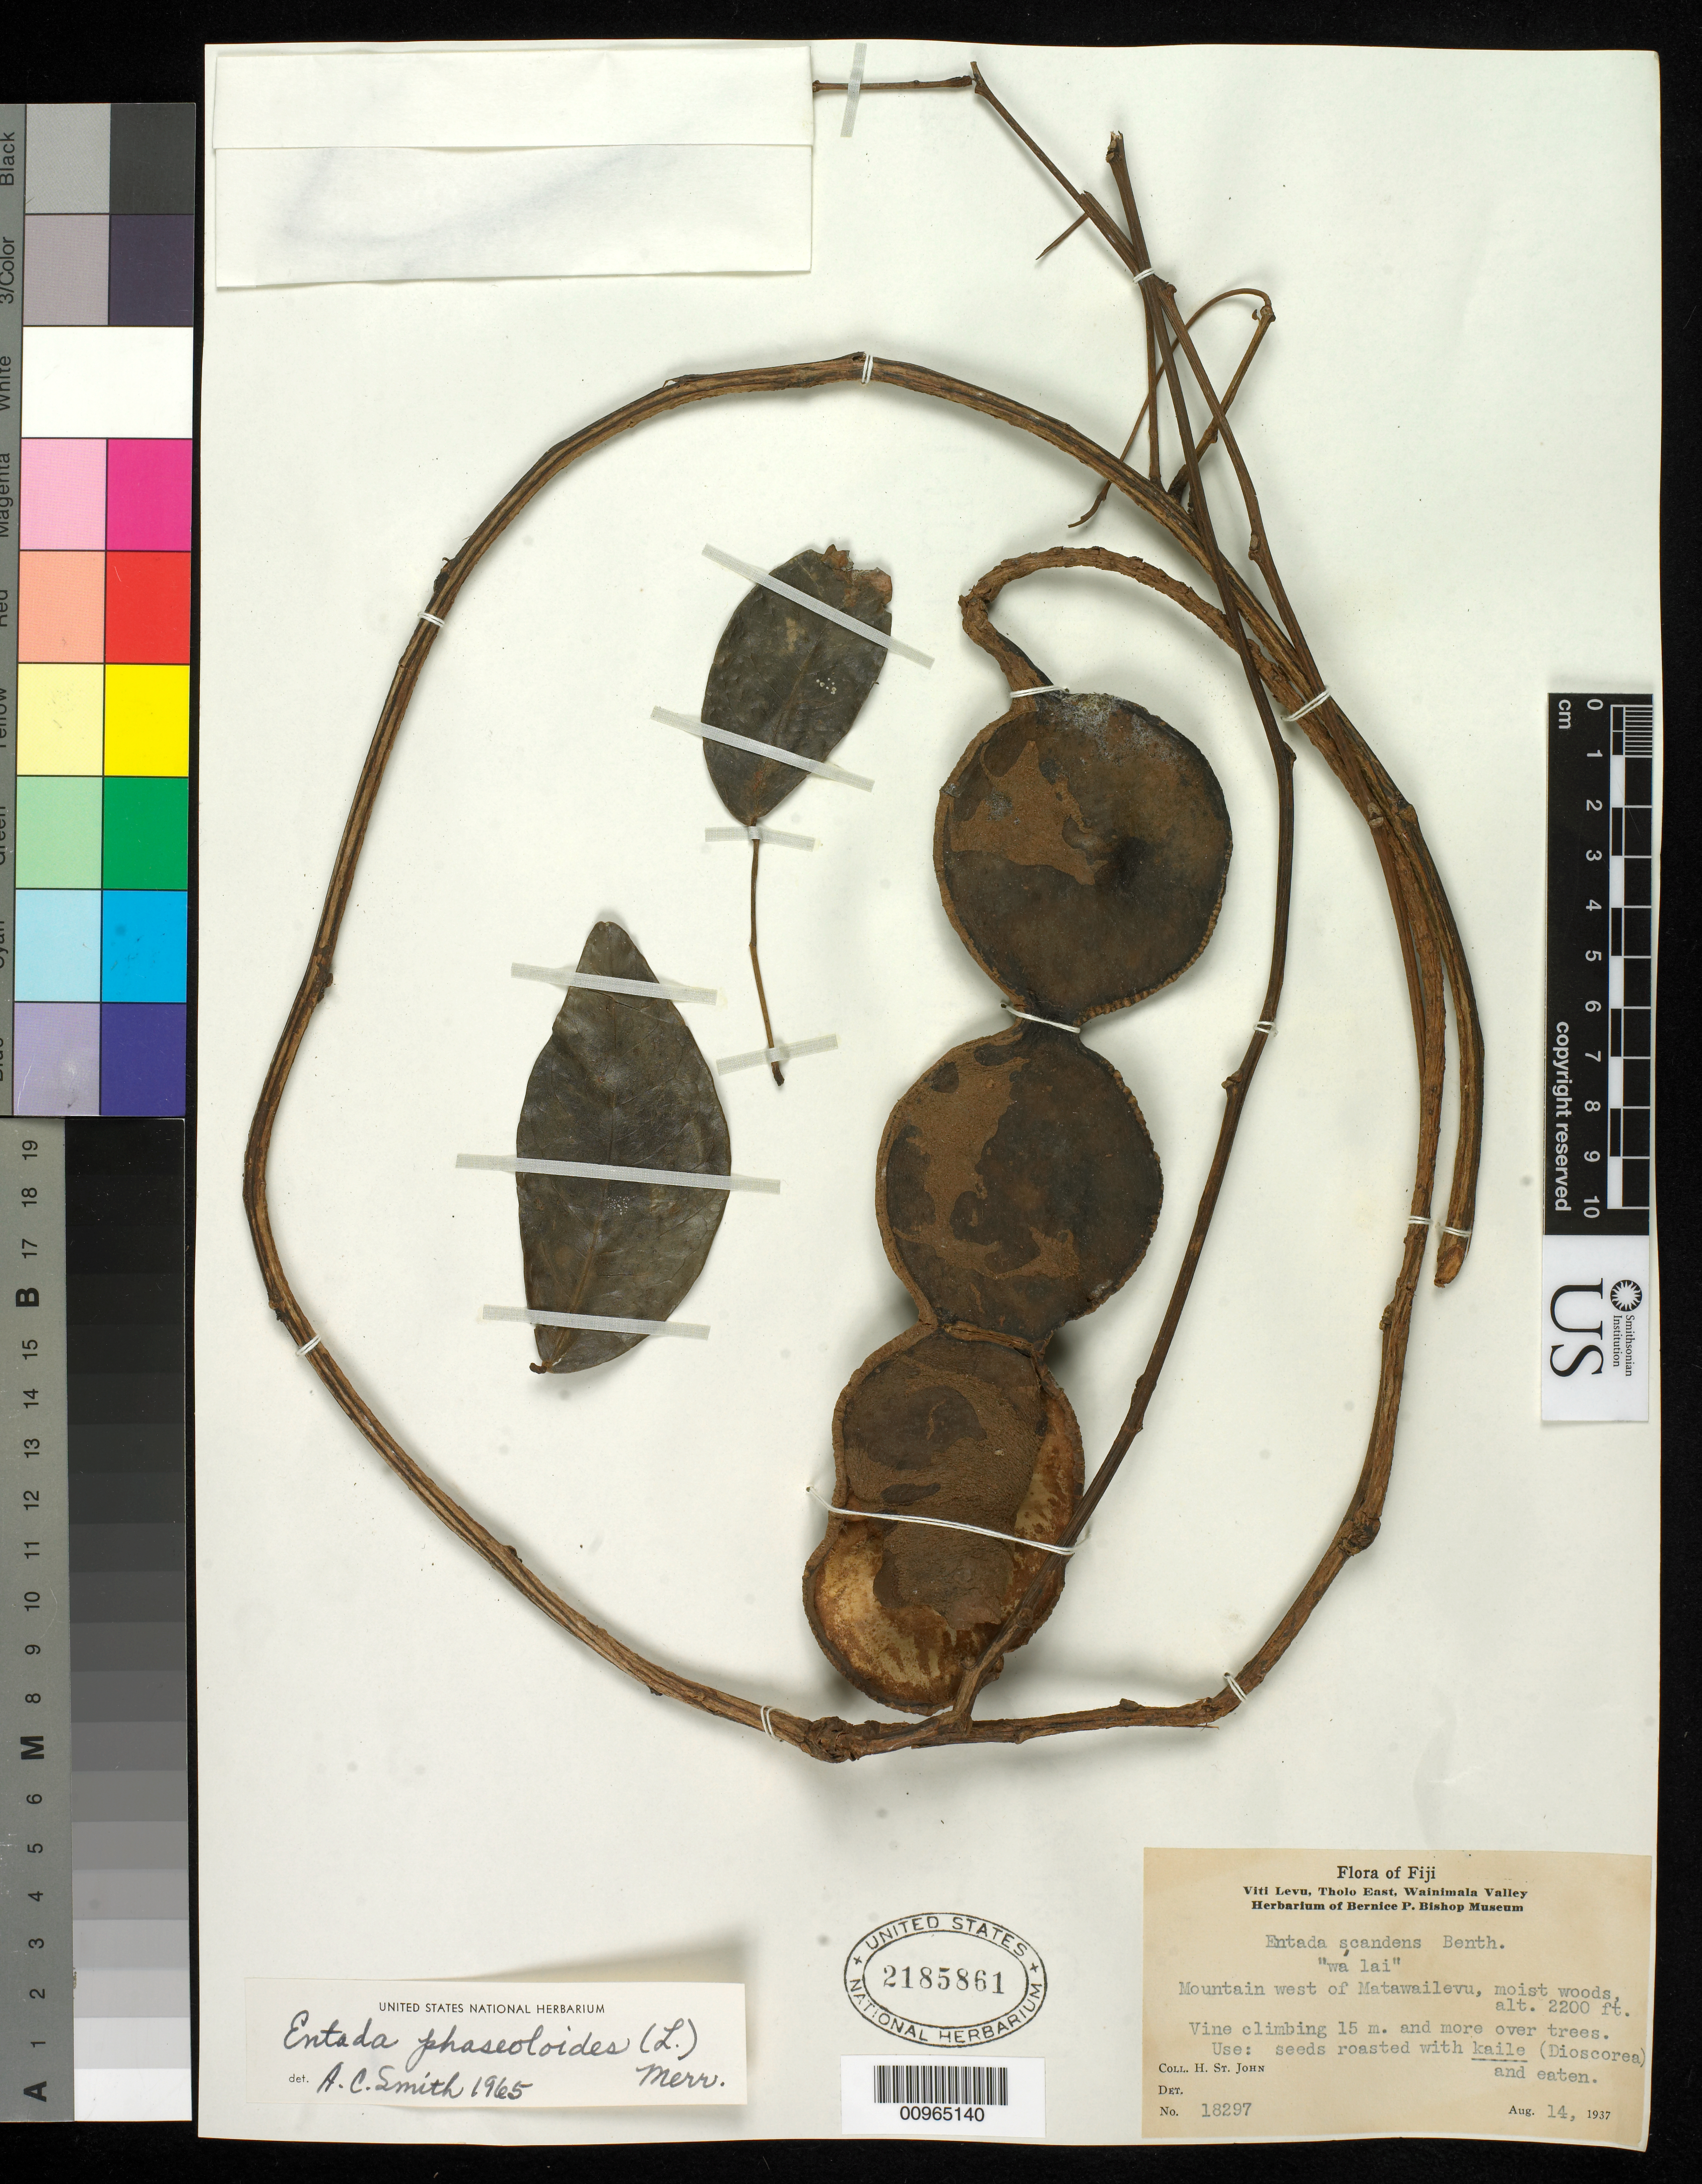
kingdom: Plantae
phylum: Tracheophyta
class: Magnoliopsida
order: Fabales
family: Fabaceae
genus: Entada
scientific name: Entada phaseoloides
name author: (L.) Merr.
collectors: H. St. John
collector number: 18297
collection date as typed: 14 Aug 1937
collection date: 1937-08-14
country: Fiji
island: Viti Levu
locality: Mountain W of Matawailevu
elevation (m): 671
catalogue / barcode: US 2185861